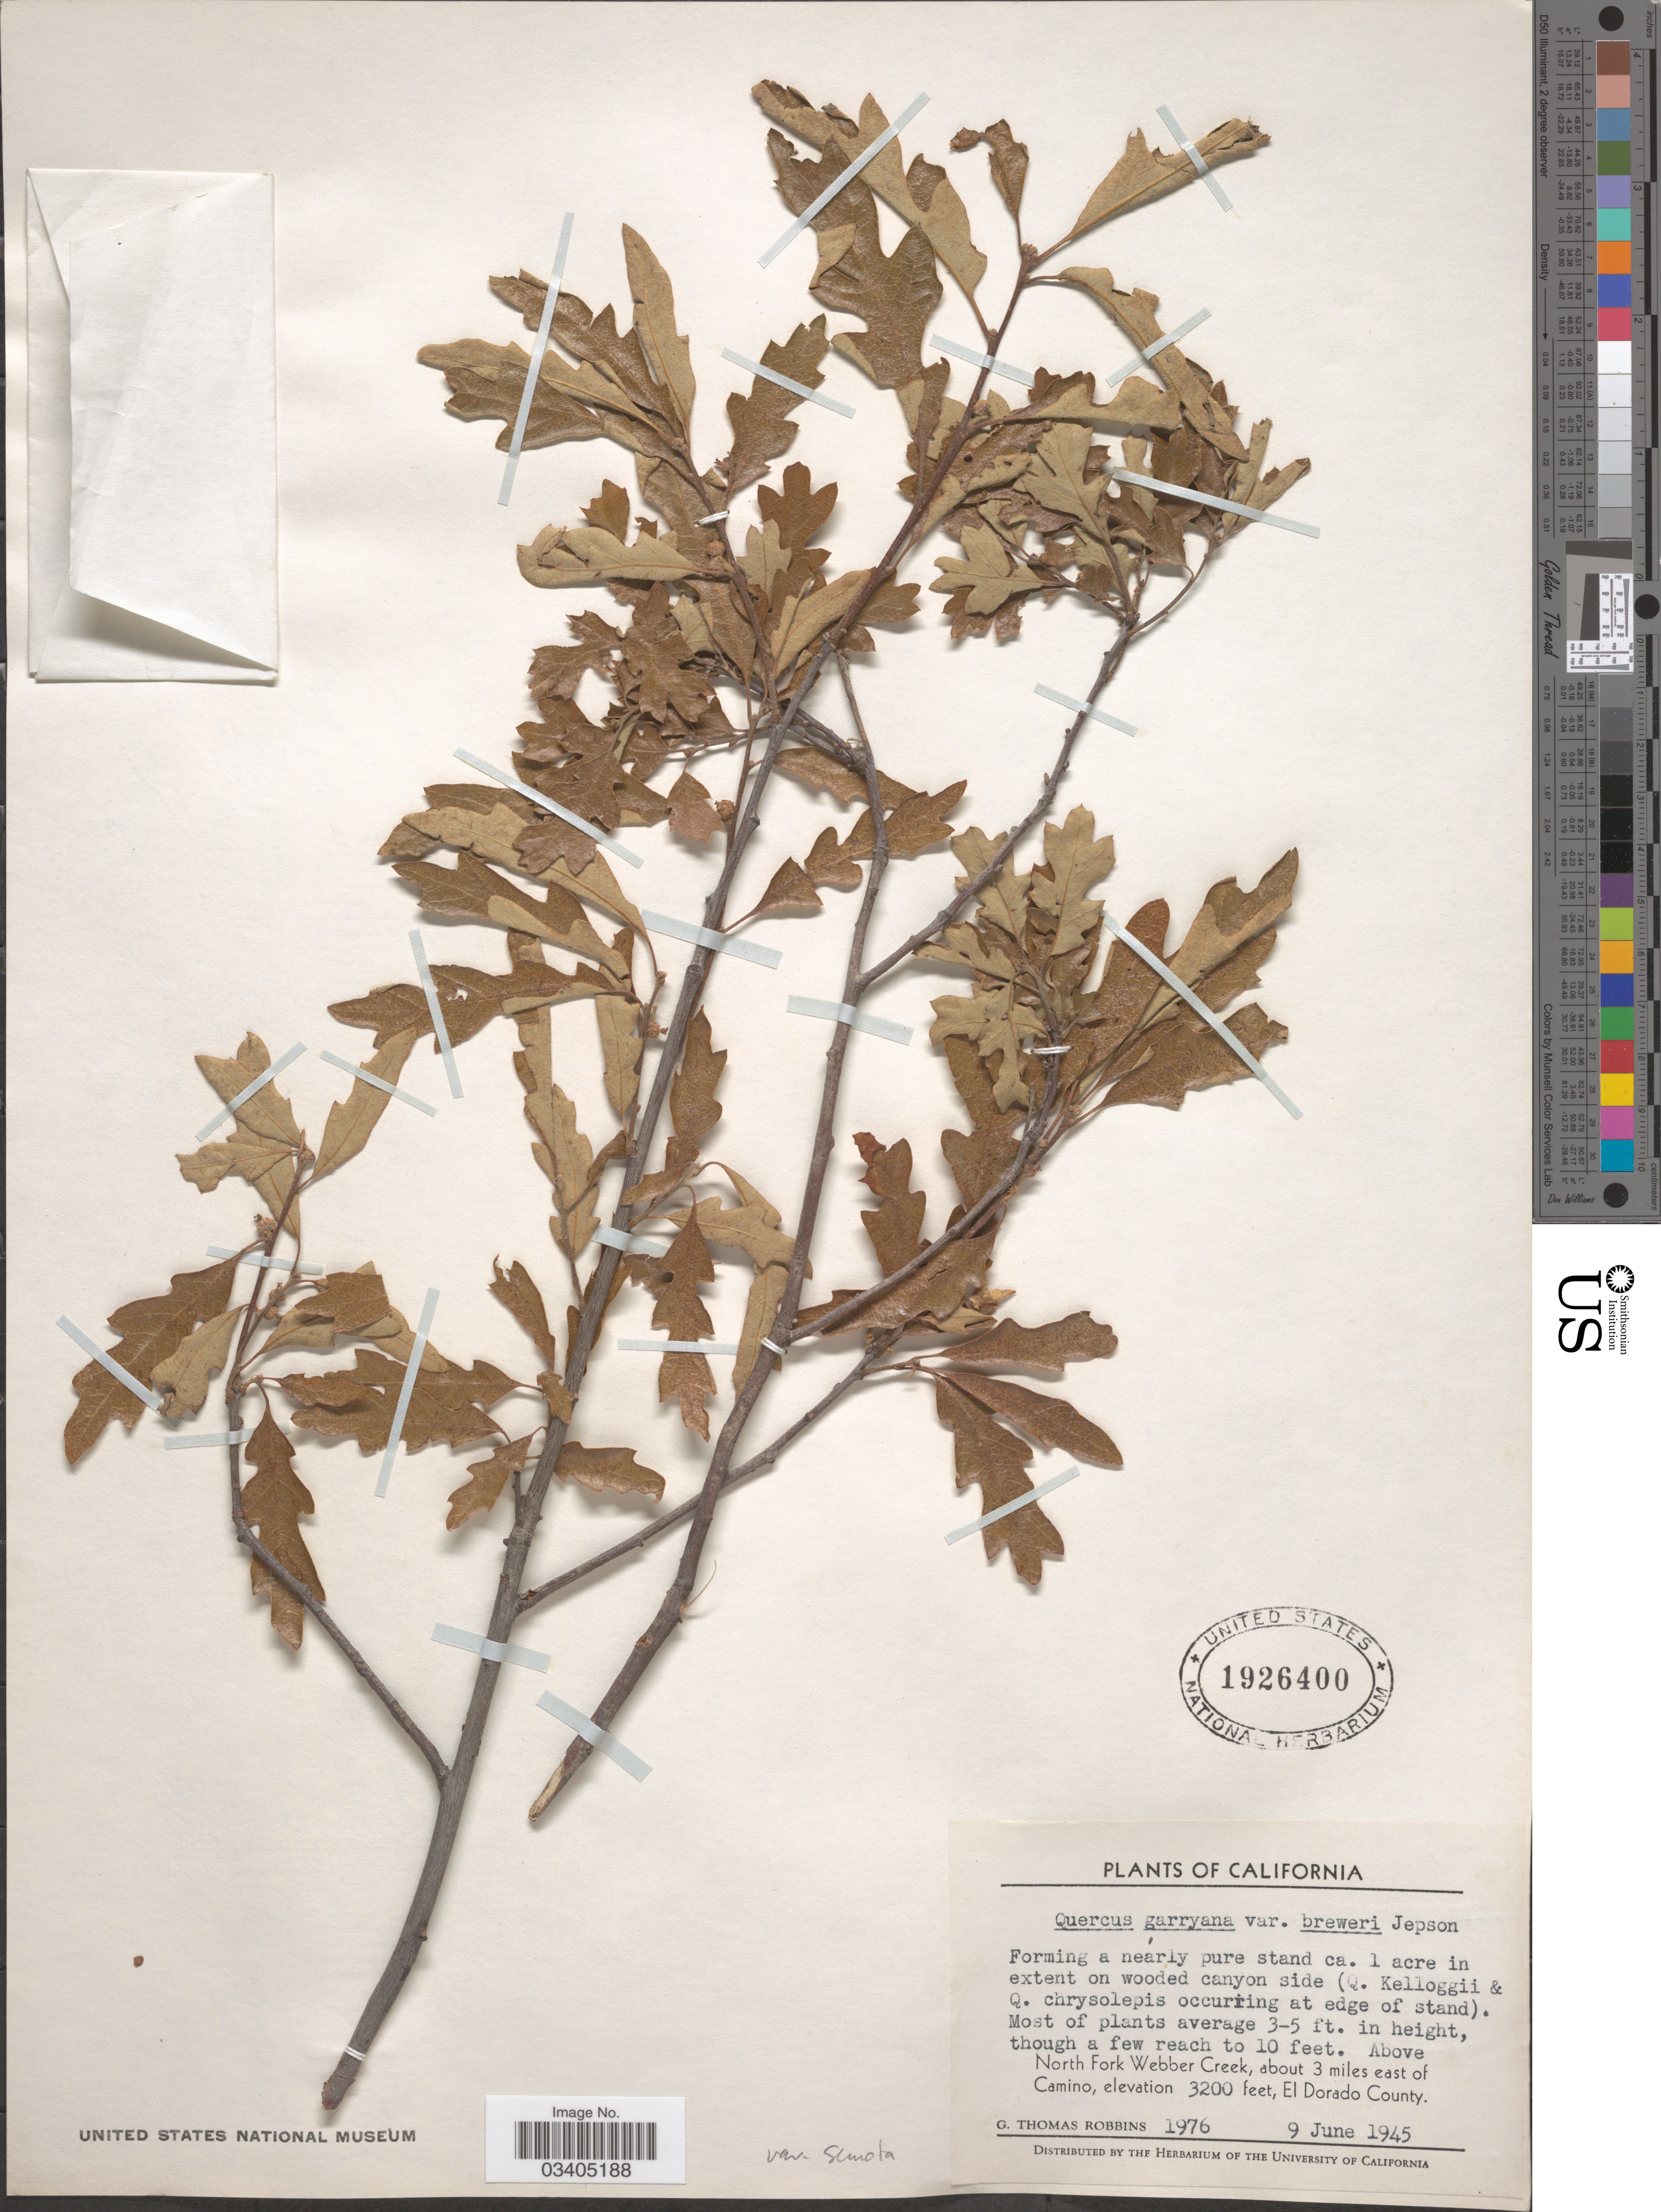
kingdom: Plantae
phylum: Tracheophyta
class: Magnoliopsida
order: Fagales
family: Fagaceae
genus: Quercus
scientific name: Quercus garryana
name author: Douglas ex Hook.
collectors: G. T. Robbins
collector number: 1976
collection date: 1945-06-09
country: United States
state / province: California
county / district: El Dorado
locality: Above North Fork Webber Creek, about 3 miles east of Camino. El Dorado County.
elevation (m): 975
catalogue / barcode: US 1926400